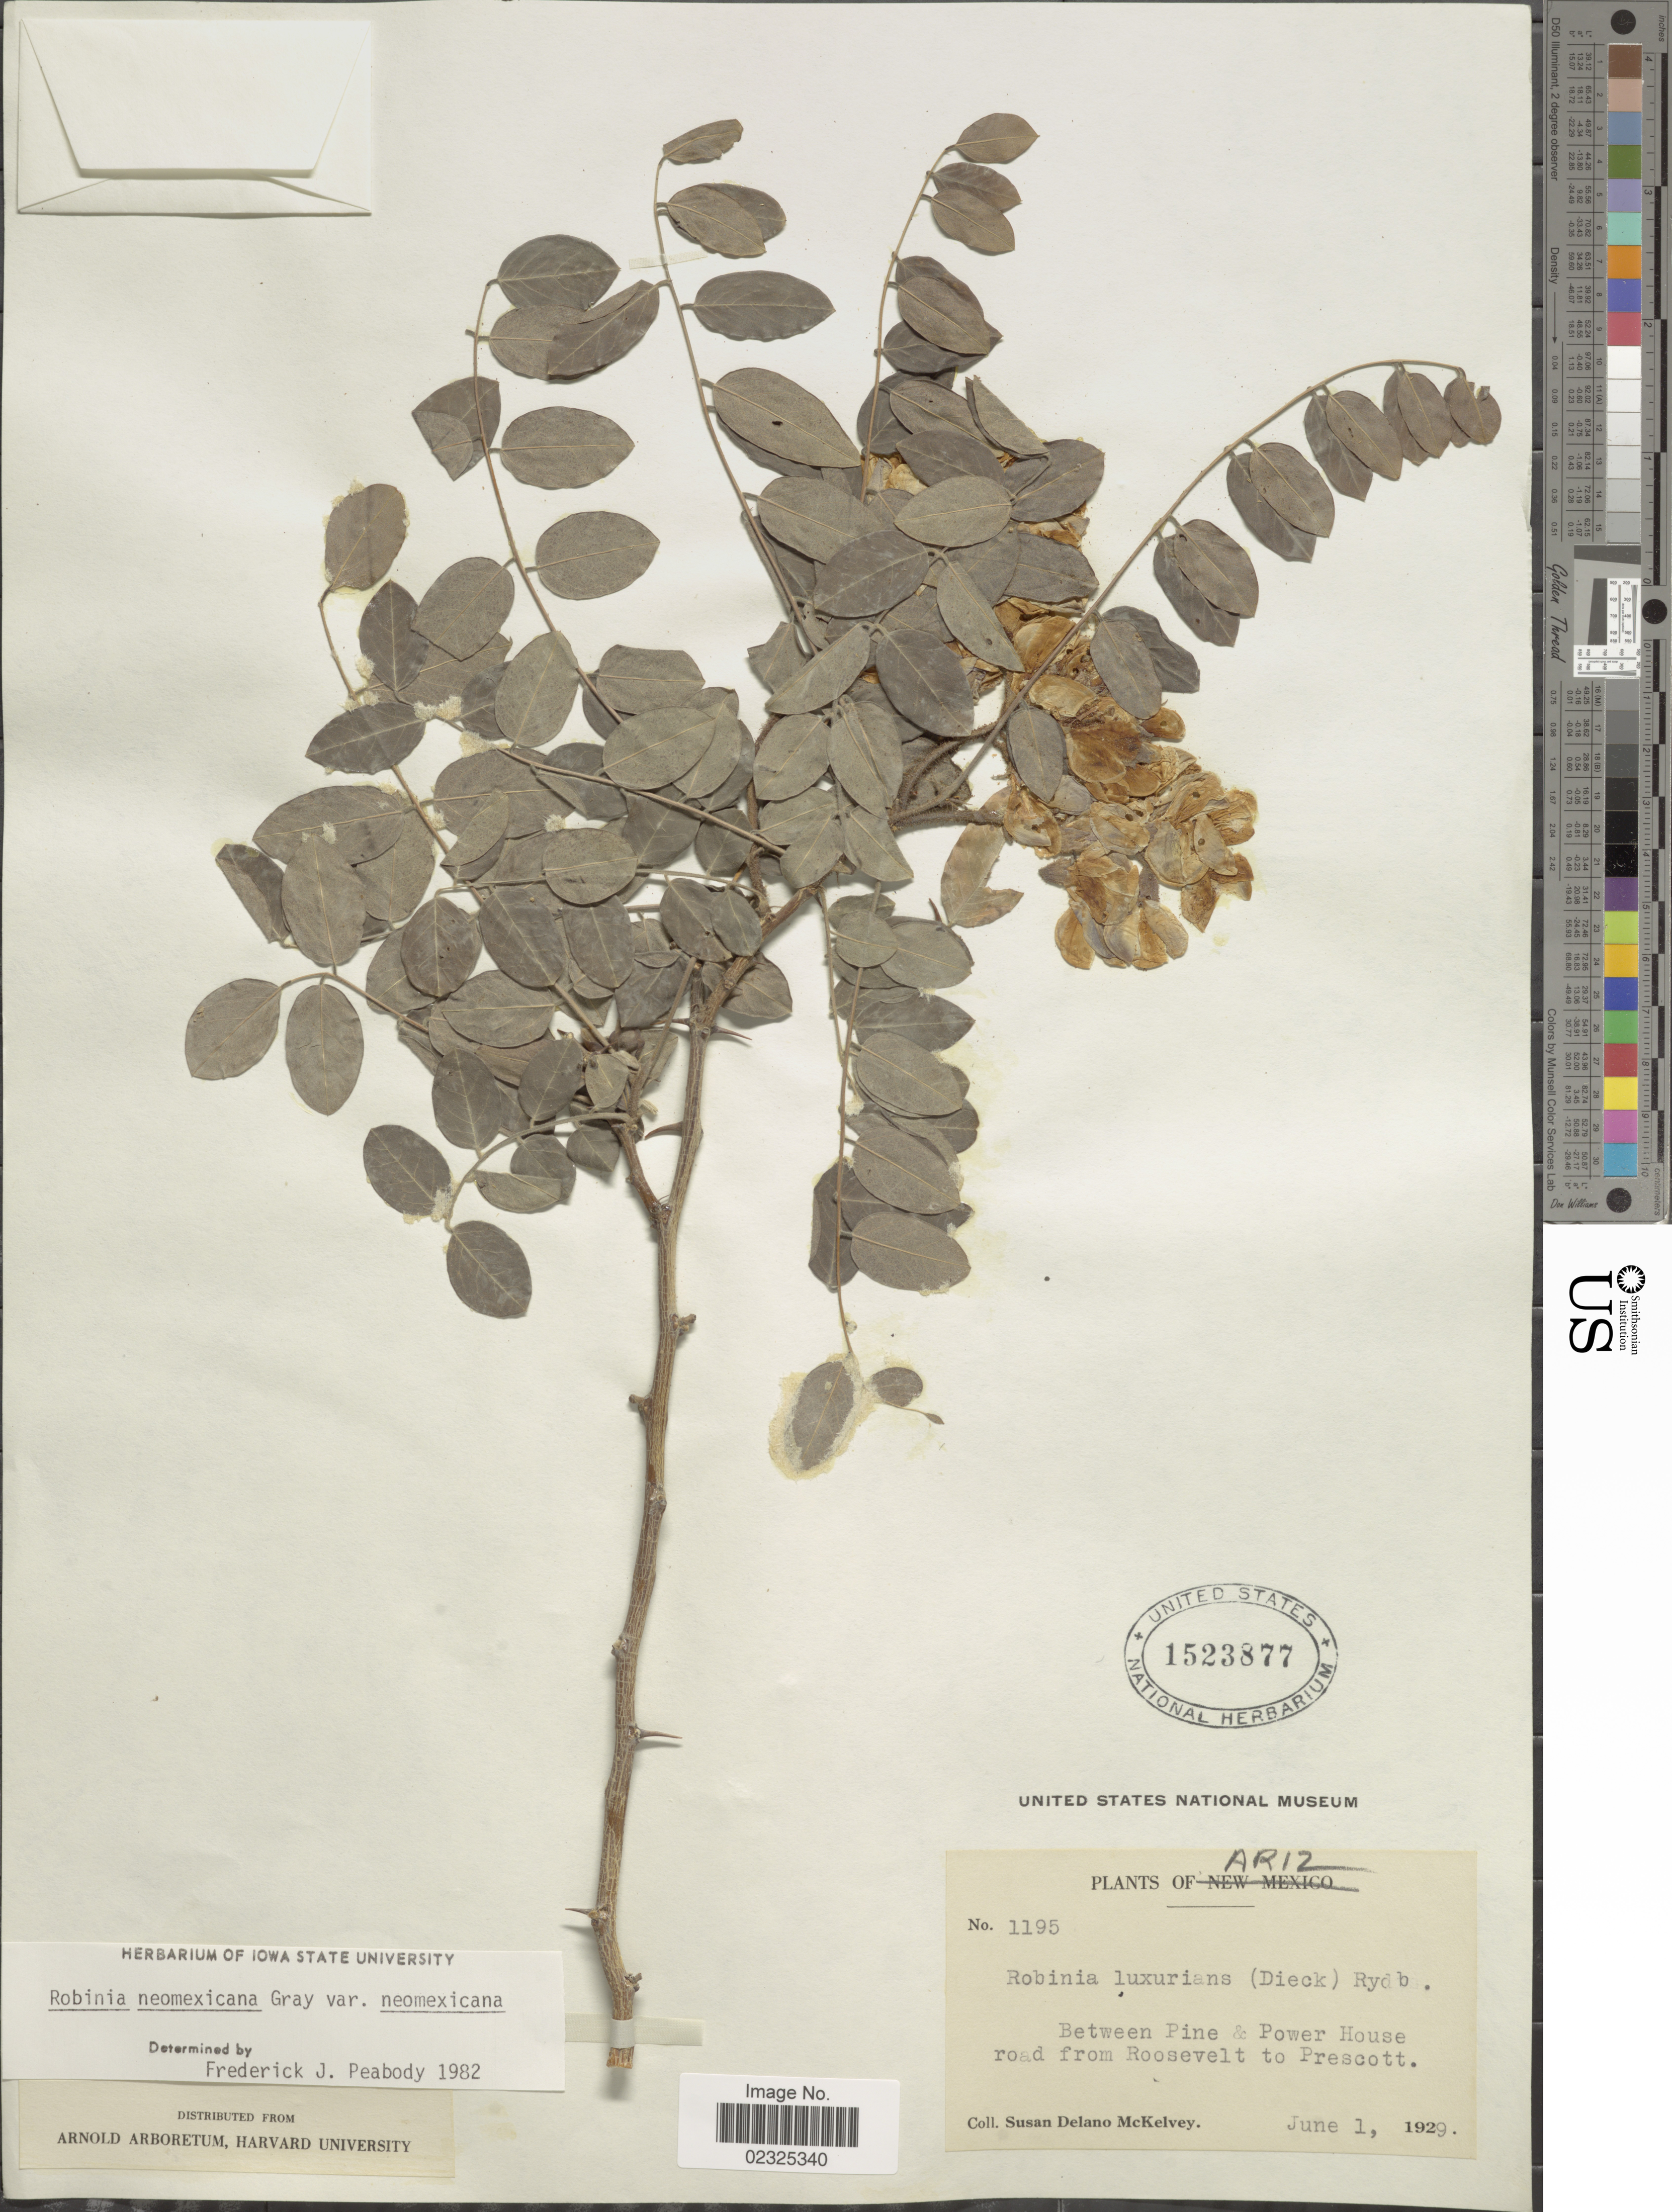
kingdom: Plantae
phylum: Tracheophyta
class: Magnoliopsida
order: Fabales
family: Fabaceae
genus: Robinia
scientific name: Robinia neomexicana var. neomexicana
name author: A. Gray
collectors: S. A. McKelvey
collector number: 1195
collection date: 1929-06-01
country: United States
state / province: Arizona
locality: Between Pine & Power House, road from Roosevelt to Prescott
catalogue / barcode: US 1523877